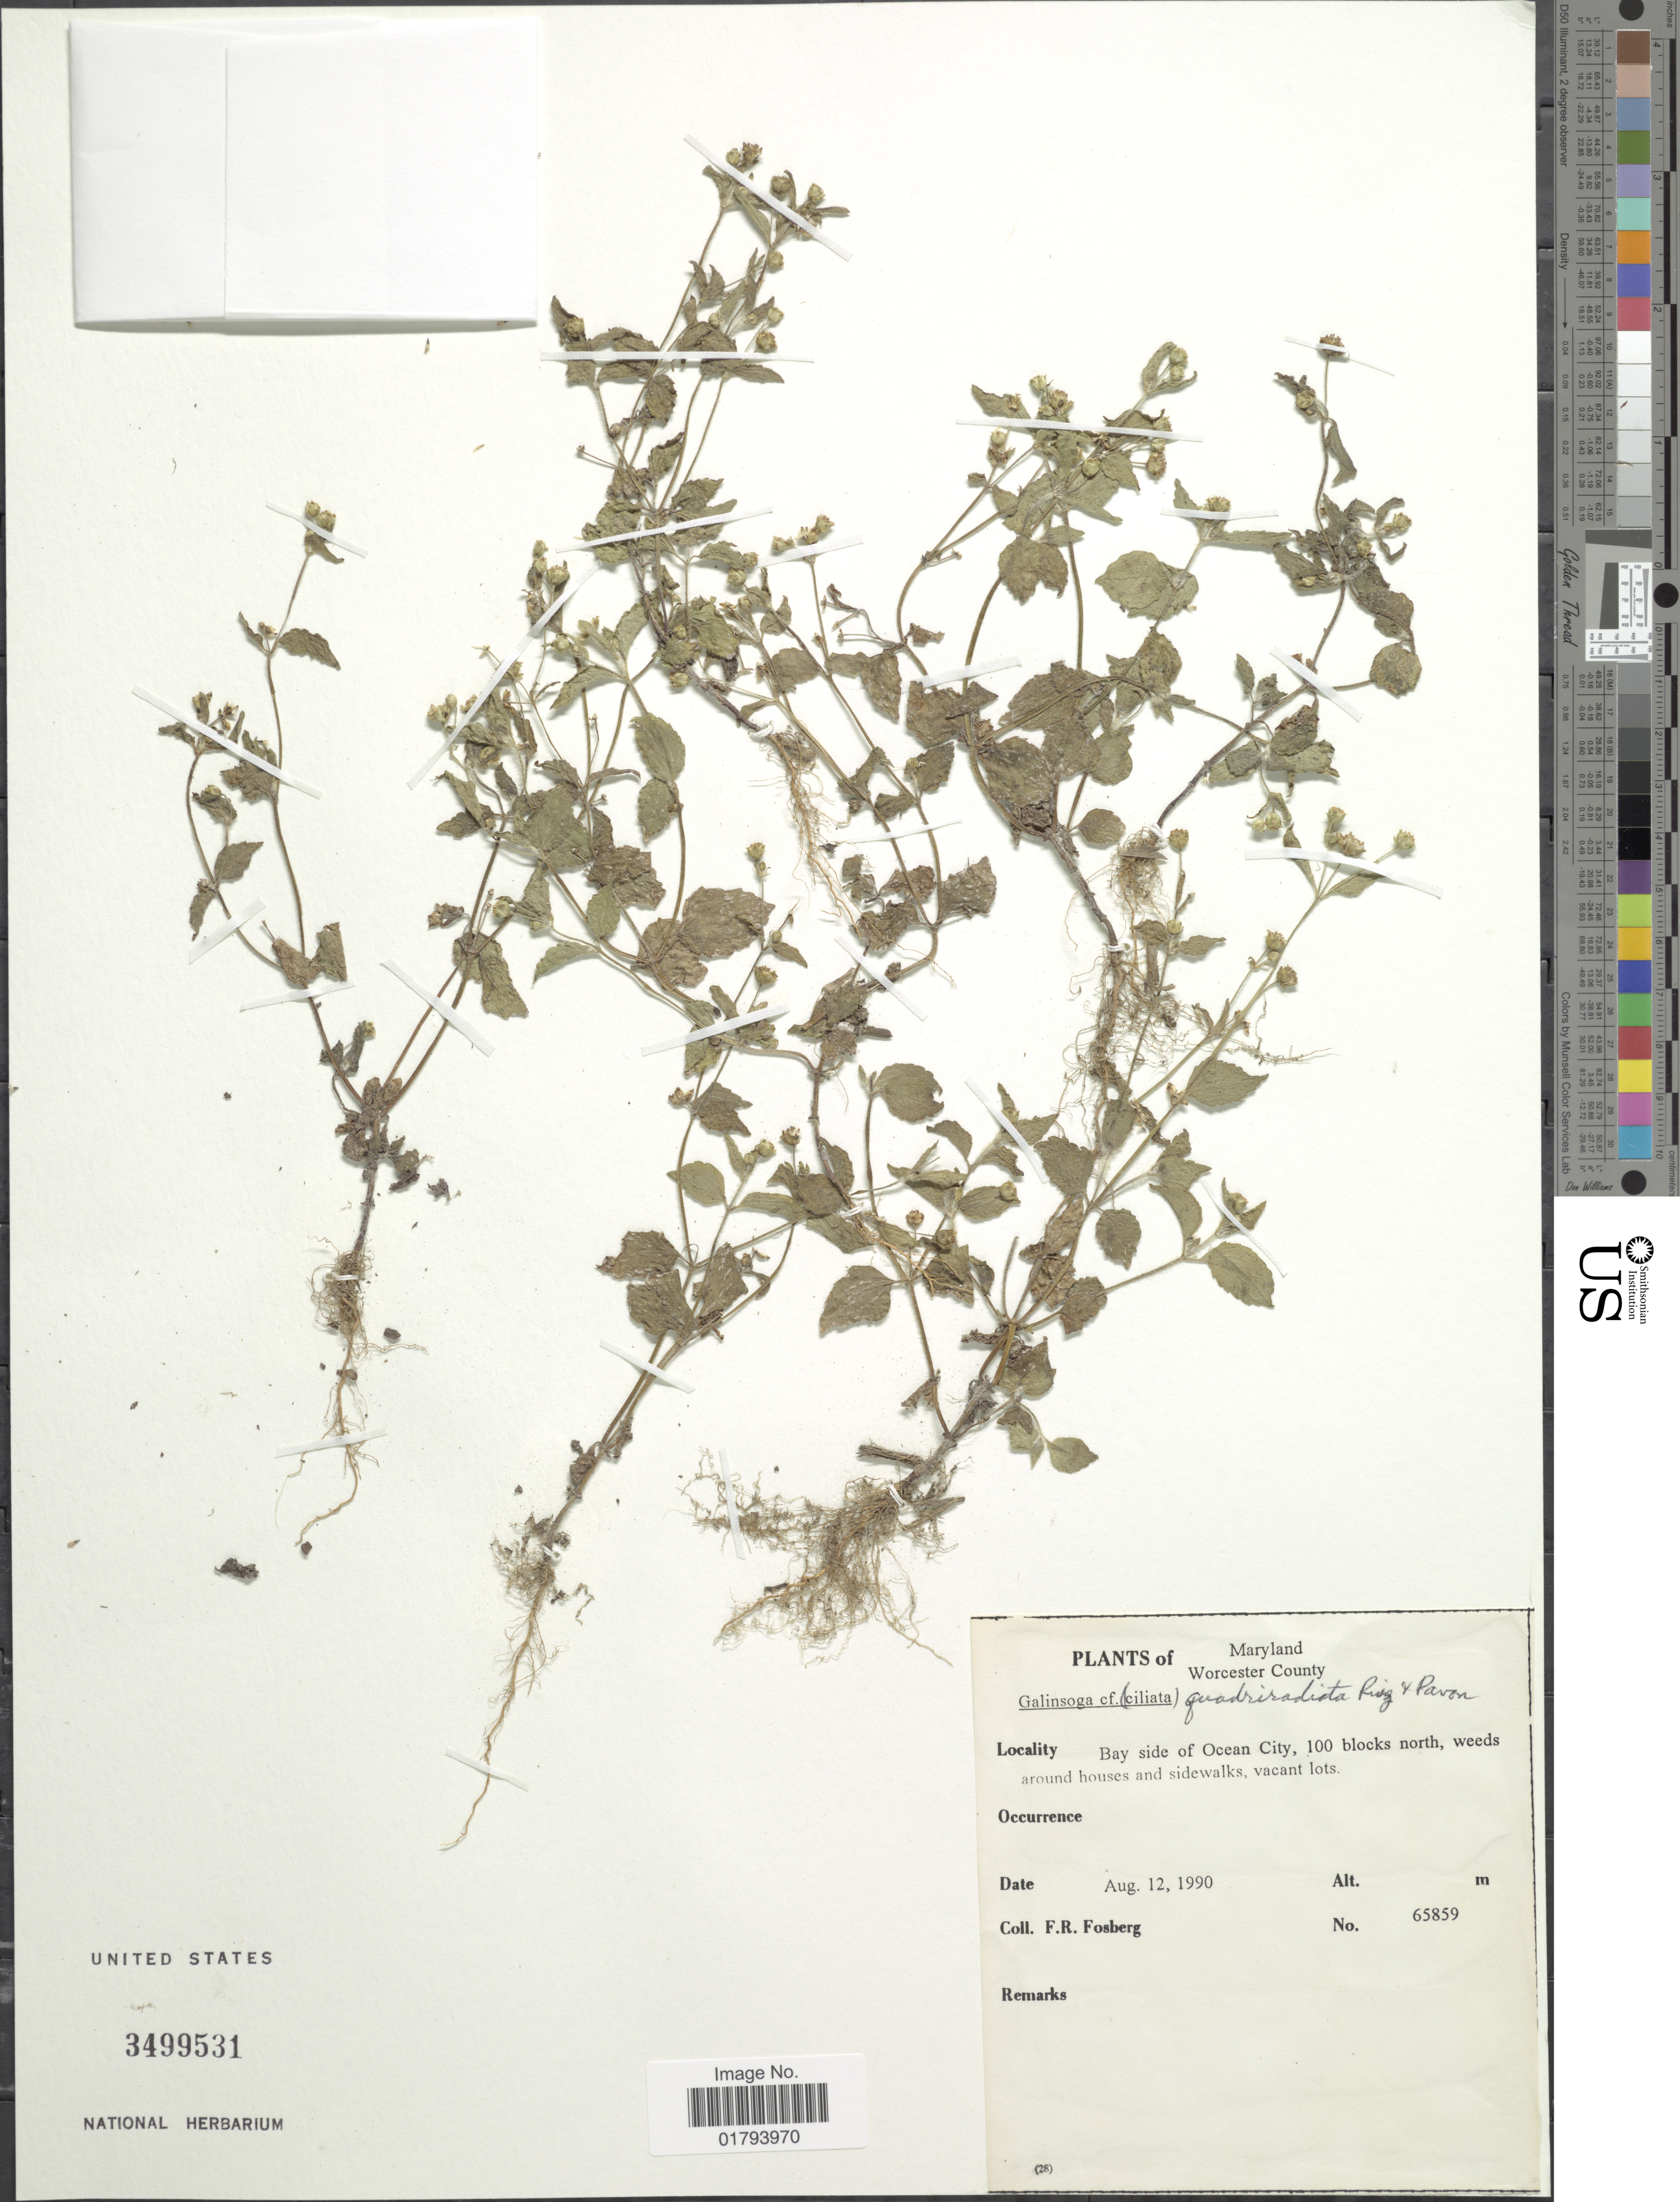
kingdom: Plantae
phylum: Tracheophyta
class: Magnoliopsida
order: Asterales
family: Asteraceae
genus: Galinsoga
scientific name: Galinsoga quadriradiata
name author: Ruiz & Pav.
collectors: F. R. Fosberg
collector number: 65859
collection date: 1990-08-12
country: United States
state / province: Maryland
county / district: Worcester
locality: Worcester County, Bay side of Ocean City, 100 blocks north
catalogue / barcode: US 3499531